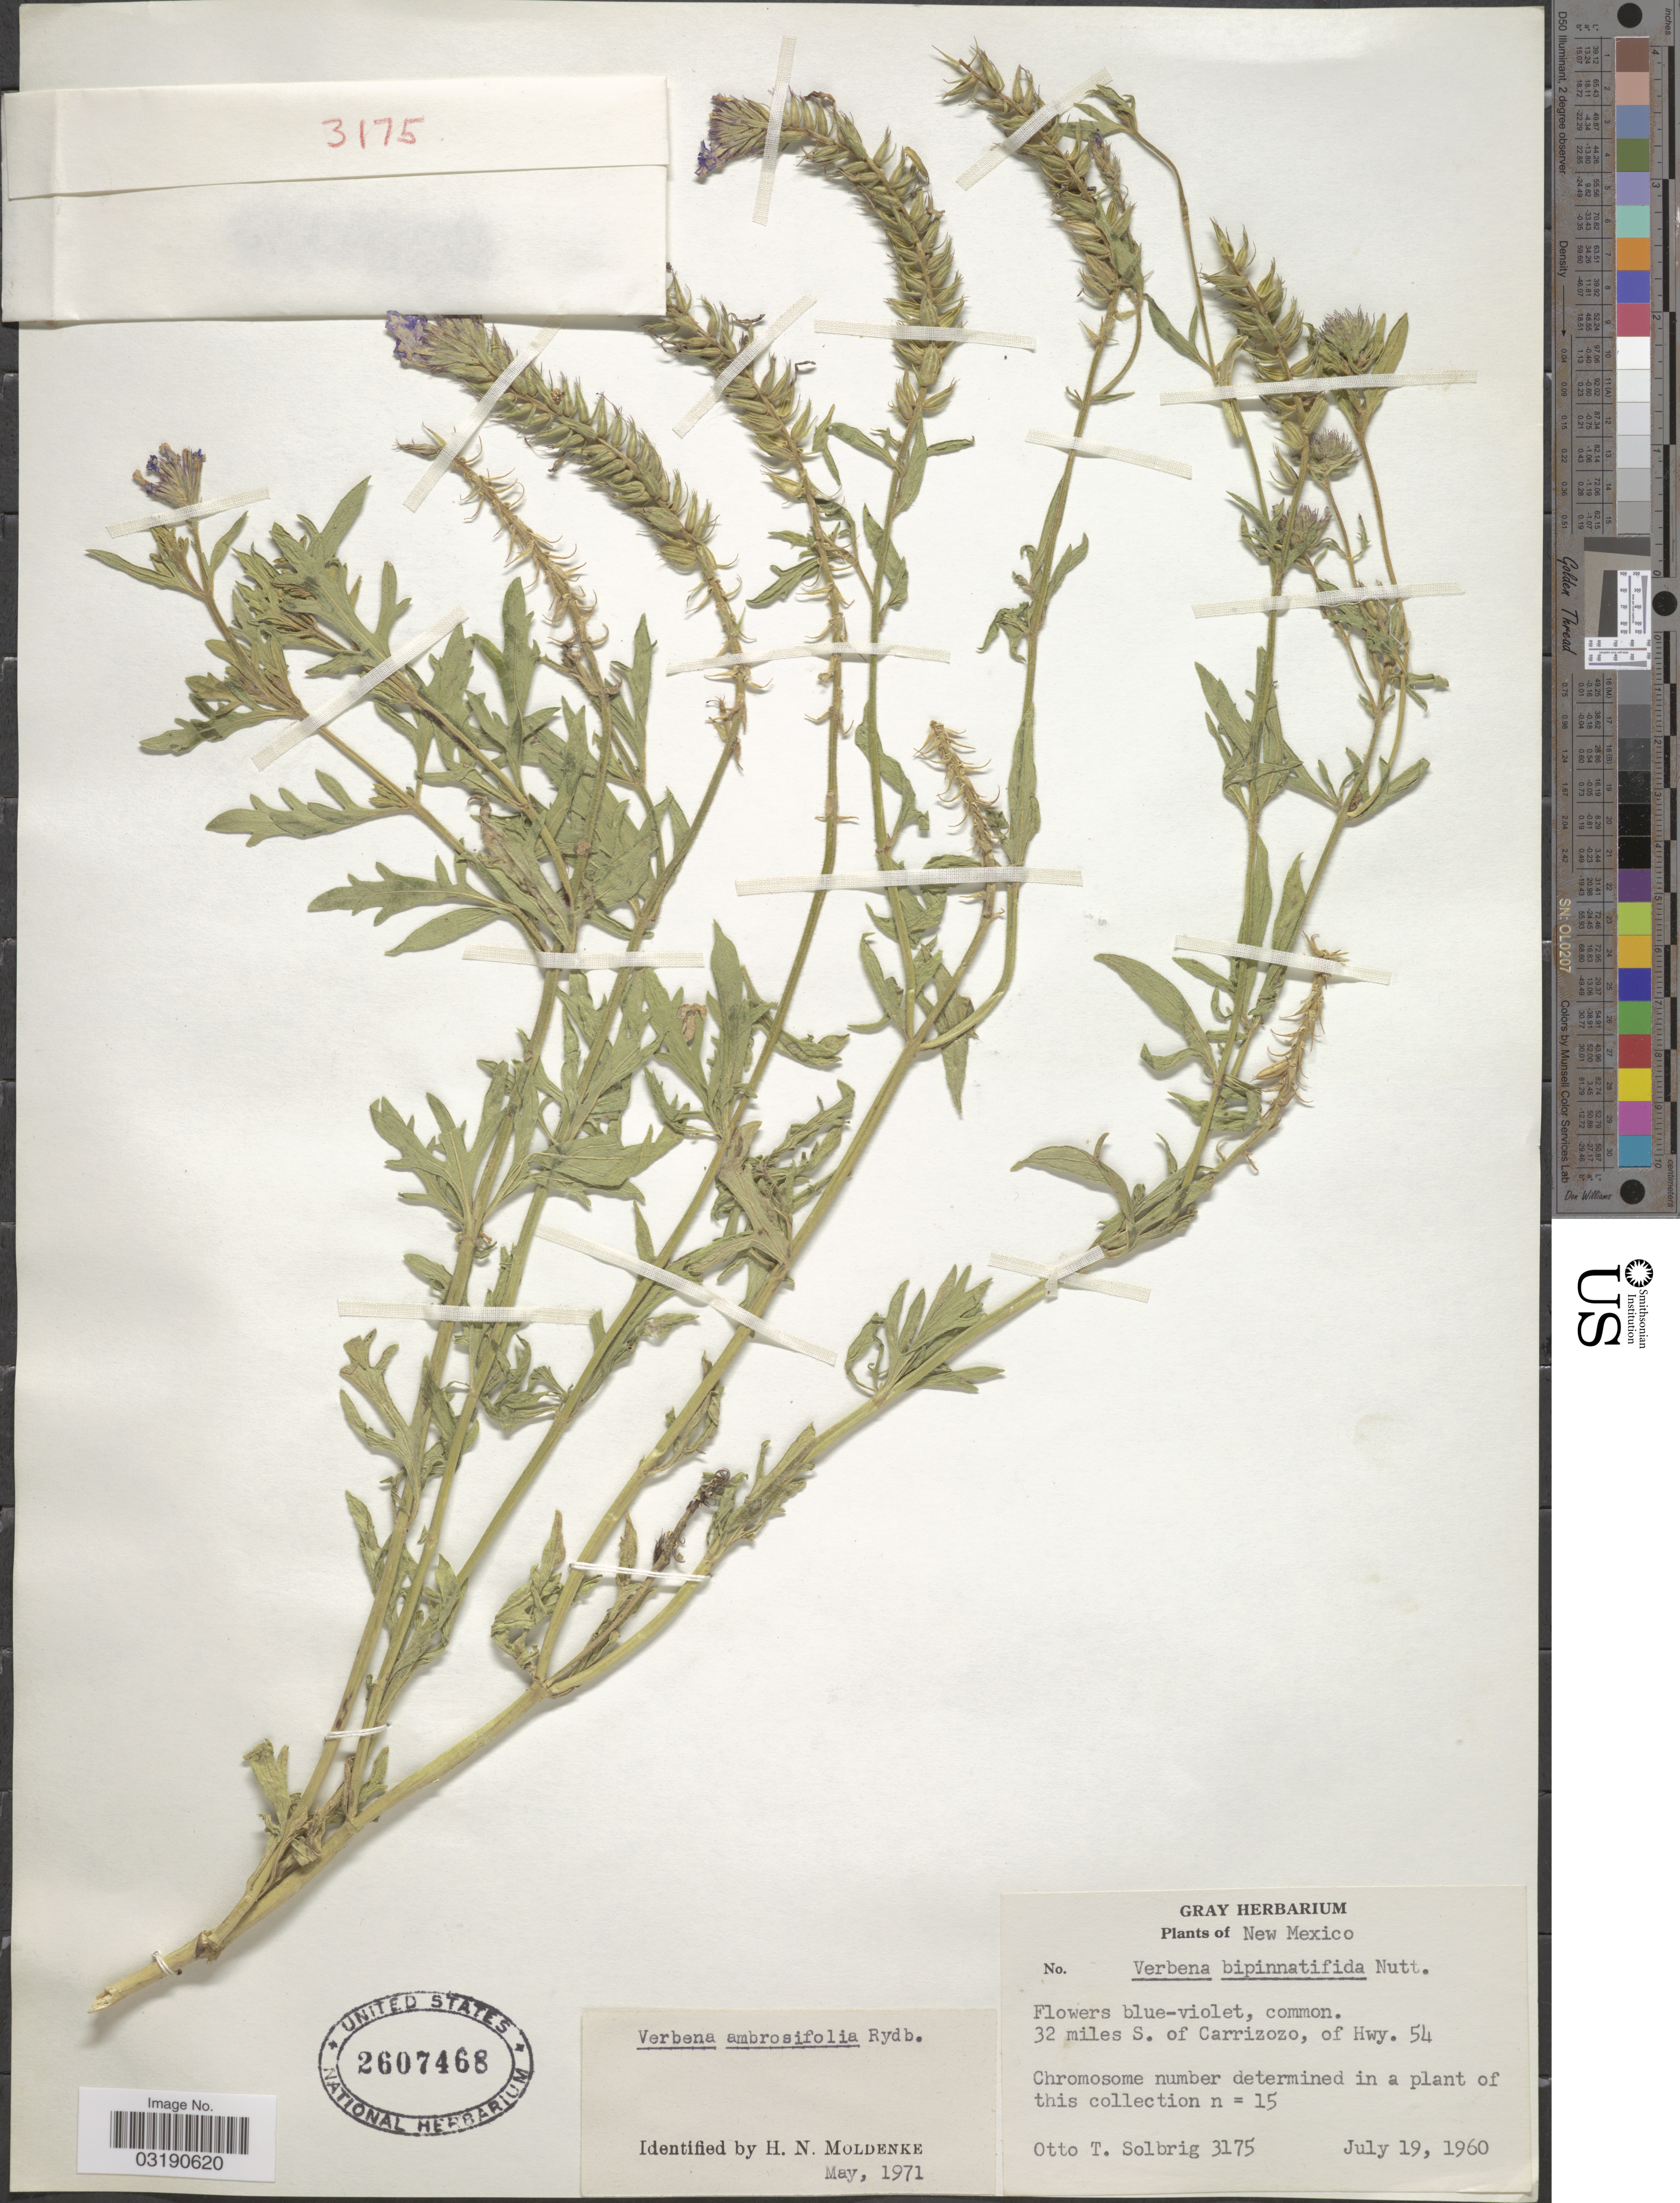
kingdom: Plantae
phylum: Tracheophyta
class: Magnoliopsida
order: Lamiales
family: Verbenaceae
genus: Verbena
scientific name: Verbena ambrosiifolia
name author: Rydb. ex Small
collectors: O. T. Solbrig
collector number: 3175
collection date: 1960-07-19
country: United States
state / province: New Mexico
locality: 32 miles S. of Carrizozo, of Hwy. 54.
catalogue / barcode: US 2607468